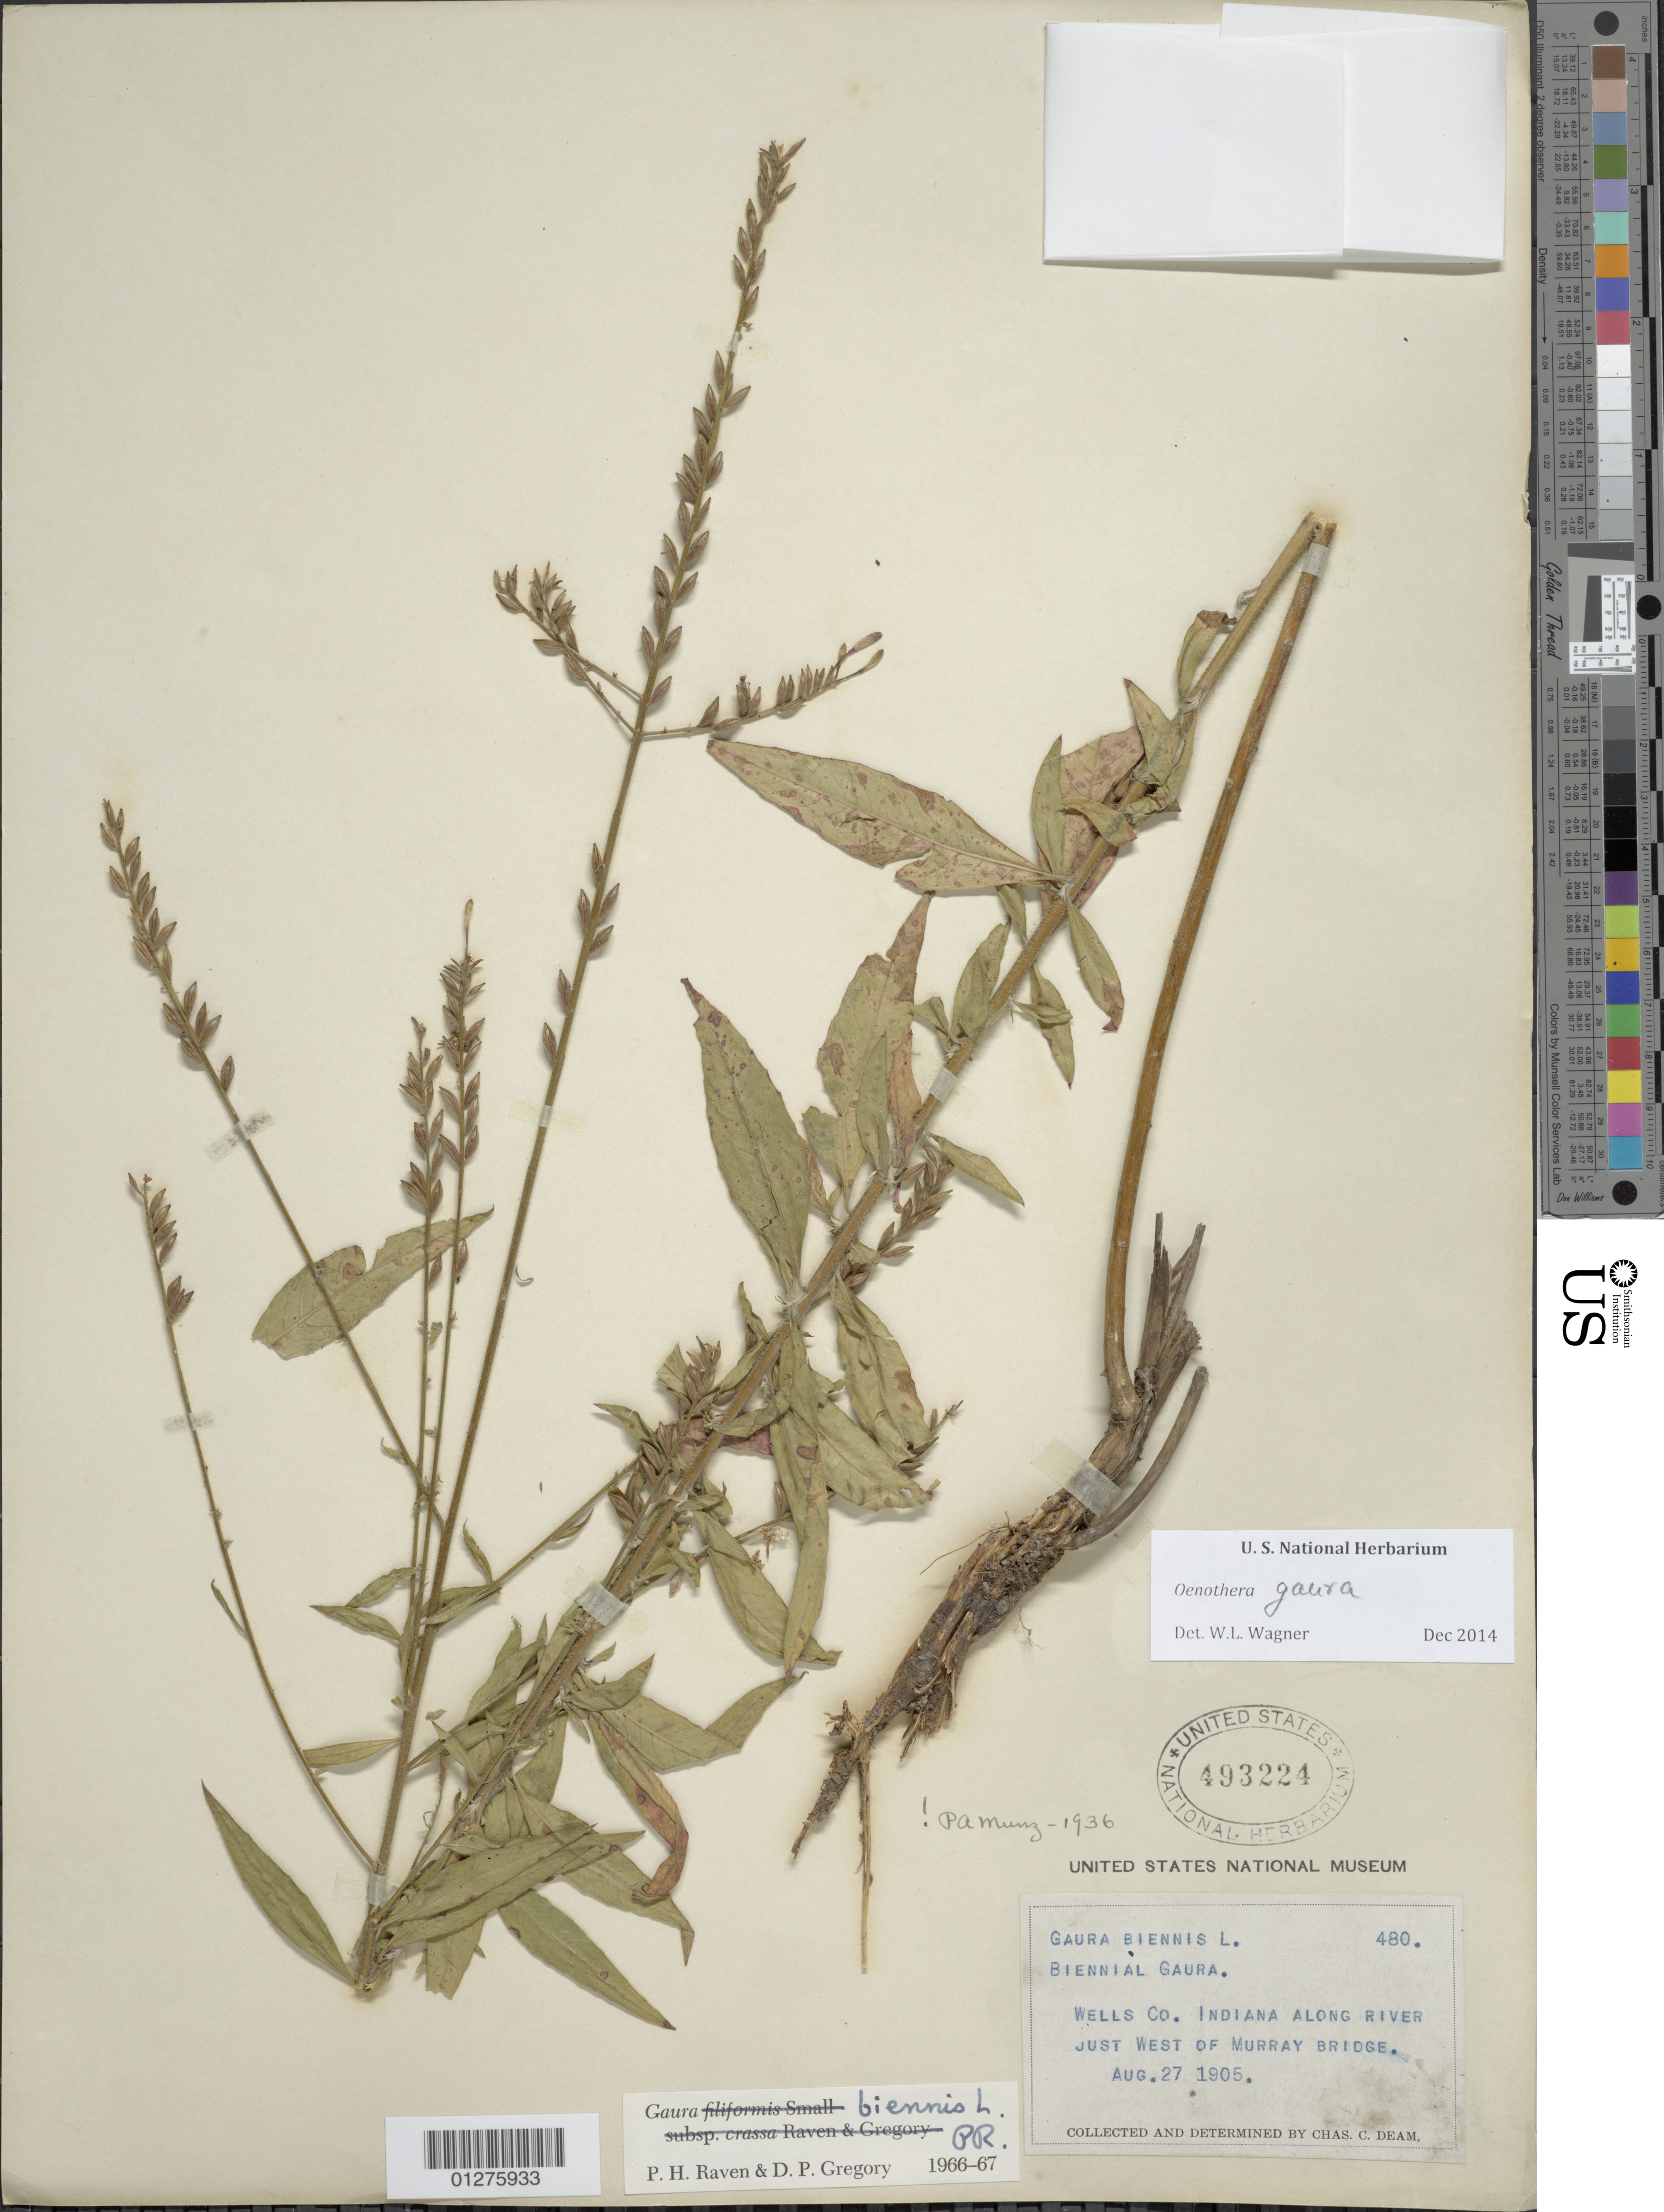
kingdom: Plantae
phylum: Tracheophyta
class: Magnoliopsida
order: Myrtales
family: Onagraceae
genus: Oenothera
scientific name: Oenothera gaura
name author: W.L. Wagner & Hoch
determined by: Wagner, W. L., (BOT), Smithsonian Institution - National Museum of Natural History (UNITED STATES)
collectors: C. C. Deam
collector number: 480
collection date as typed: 27 Aug 1905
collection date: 1905-08-27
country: United States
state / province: Indiana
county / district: Wells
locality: Along river just west of Murray Bridge.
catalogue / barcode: US 493224